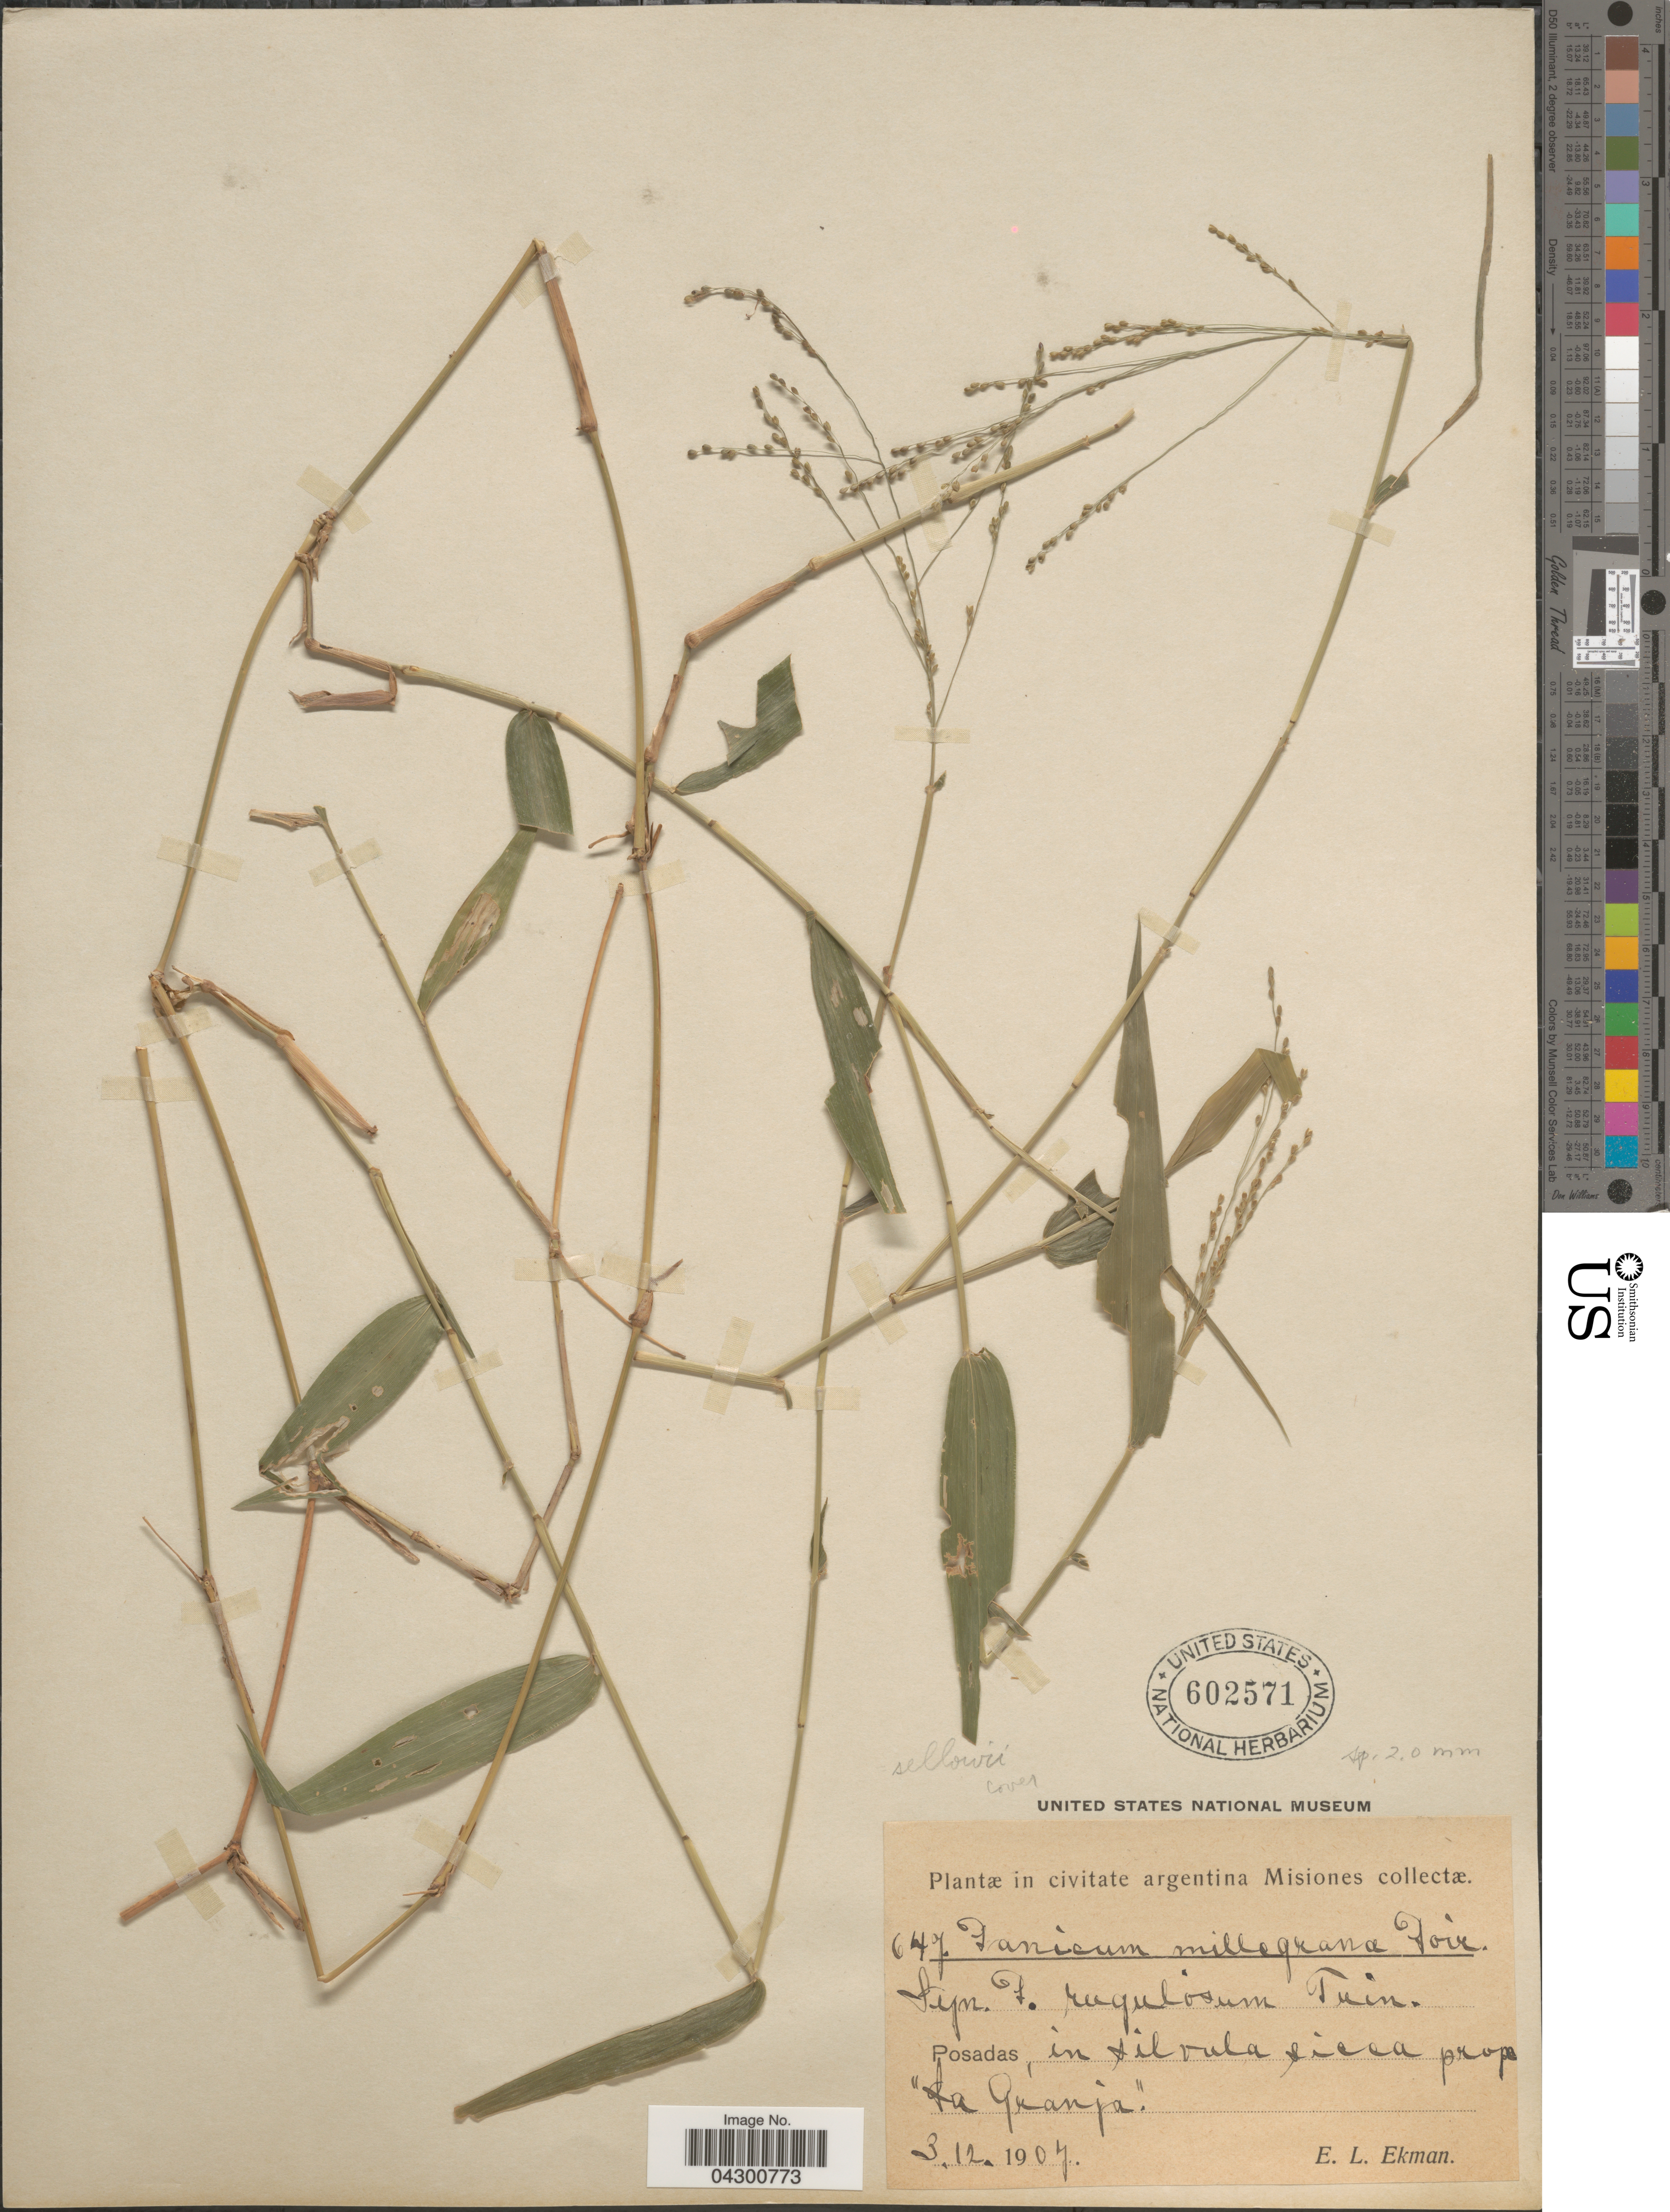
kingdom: Plantae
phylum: Tracheophyta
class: Liliopsida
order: Poales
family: Poaceae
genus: Panicum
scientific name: Panicum sellowii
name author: Nees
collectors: E. L. Ekman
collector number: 647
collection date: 1907-12-03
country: Argentina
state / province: Misiones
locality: Posadas, in silvula sicca prope "La Granja".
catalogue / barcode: US 602571